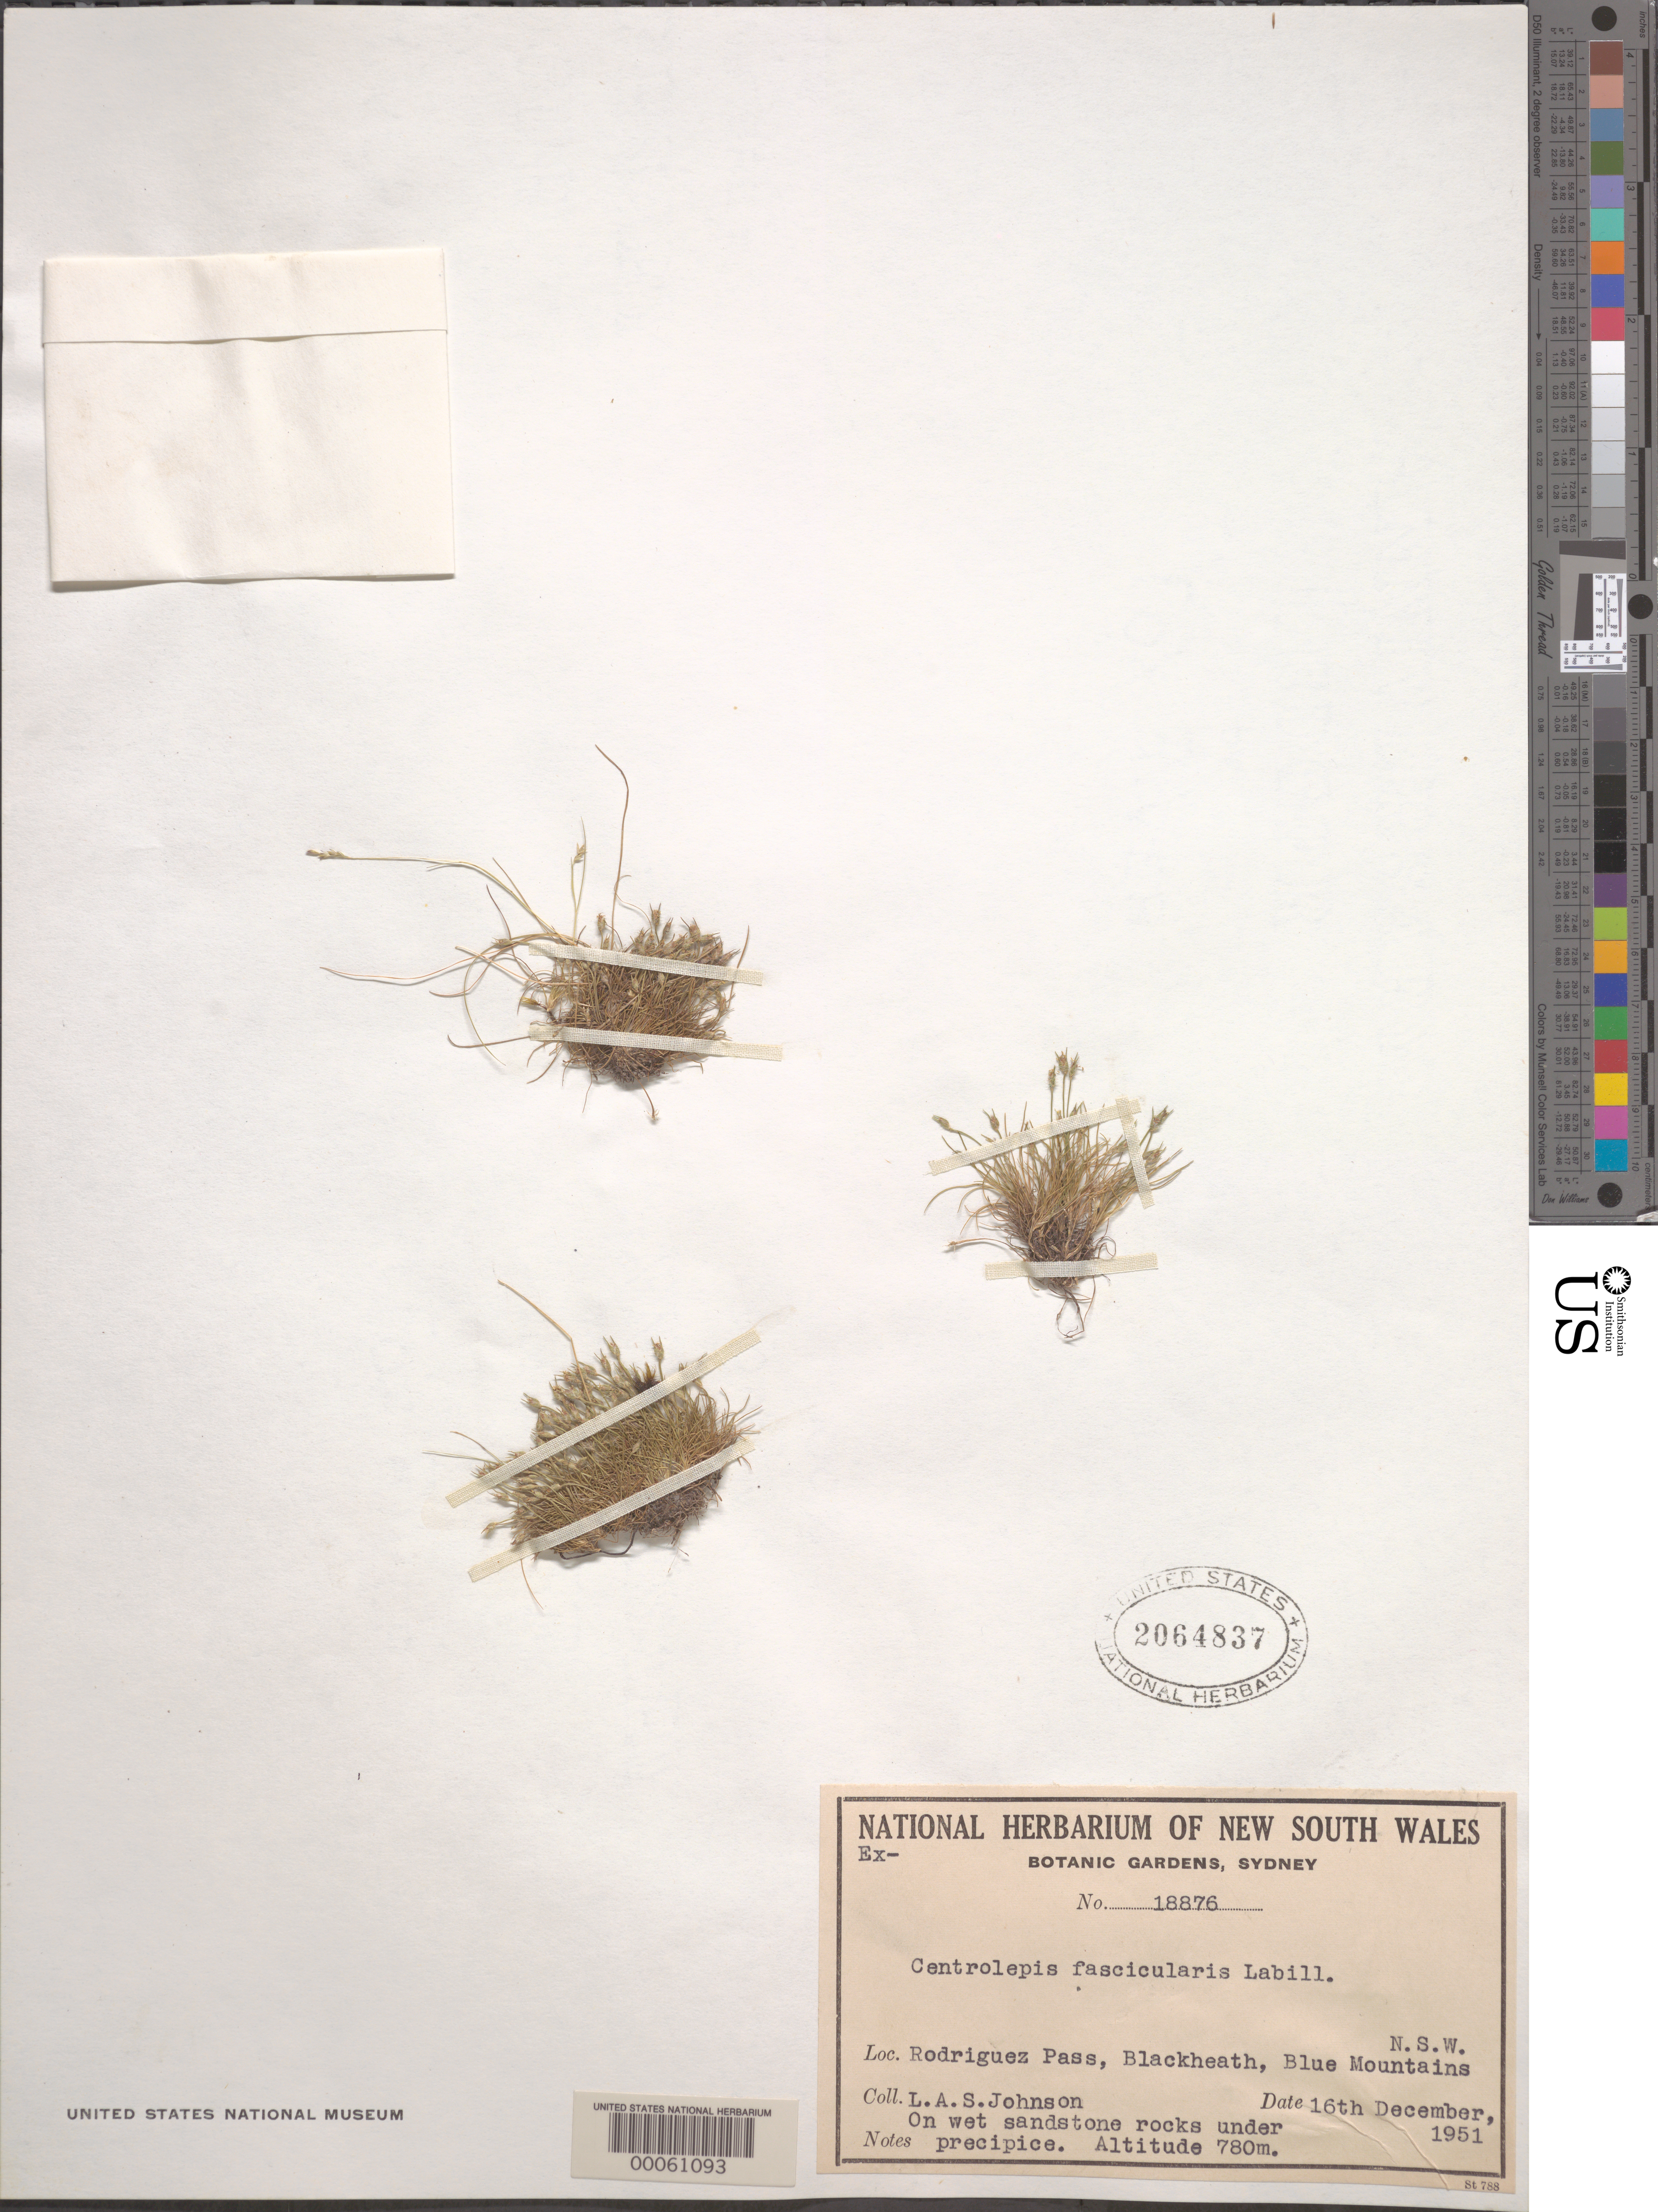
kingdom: Plantae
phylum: Tracheophyta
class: Liliopsida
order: Poales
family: Restionaceae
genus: Centrolepis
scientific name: Centrolepis fascicularis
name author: Labill.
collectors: L. A. S. Johnson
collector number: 18876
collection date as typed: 16 Dec 1951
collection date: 1951-12-16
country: Australia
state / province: New South Wales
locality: Rodriguez pass, blackheath, blue mountains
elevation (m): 780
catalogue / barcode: US 2064837